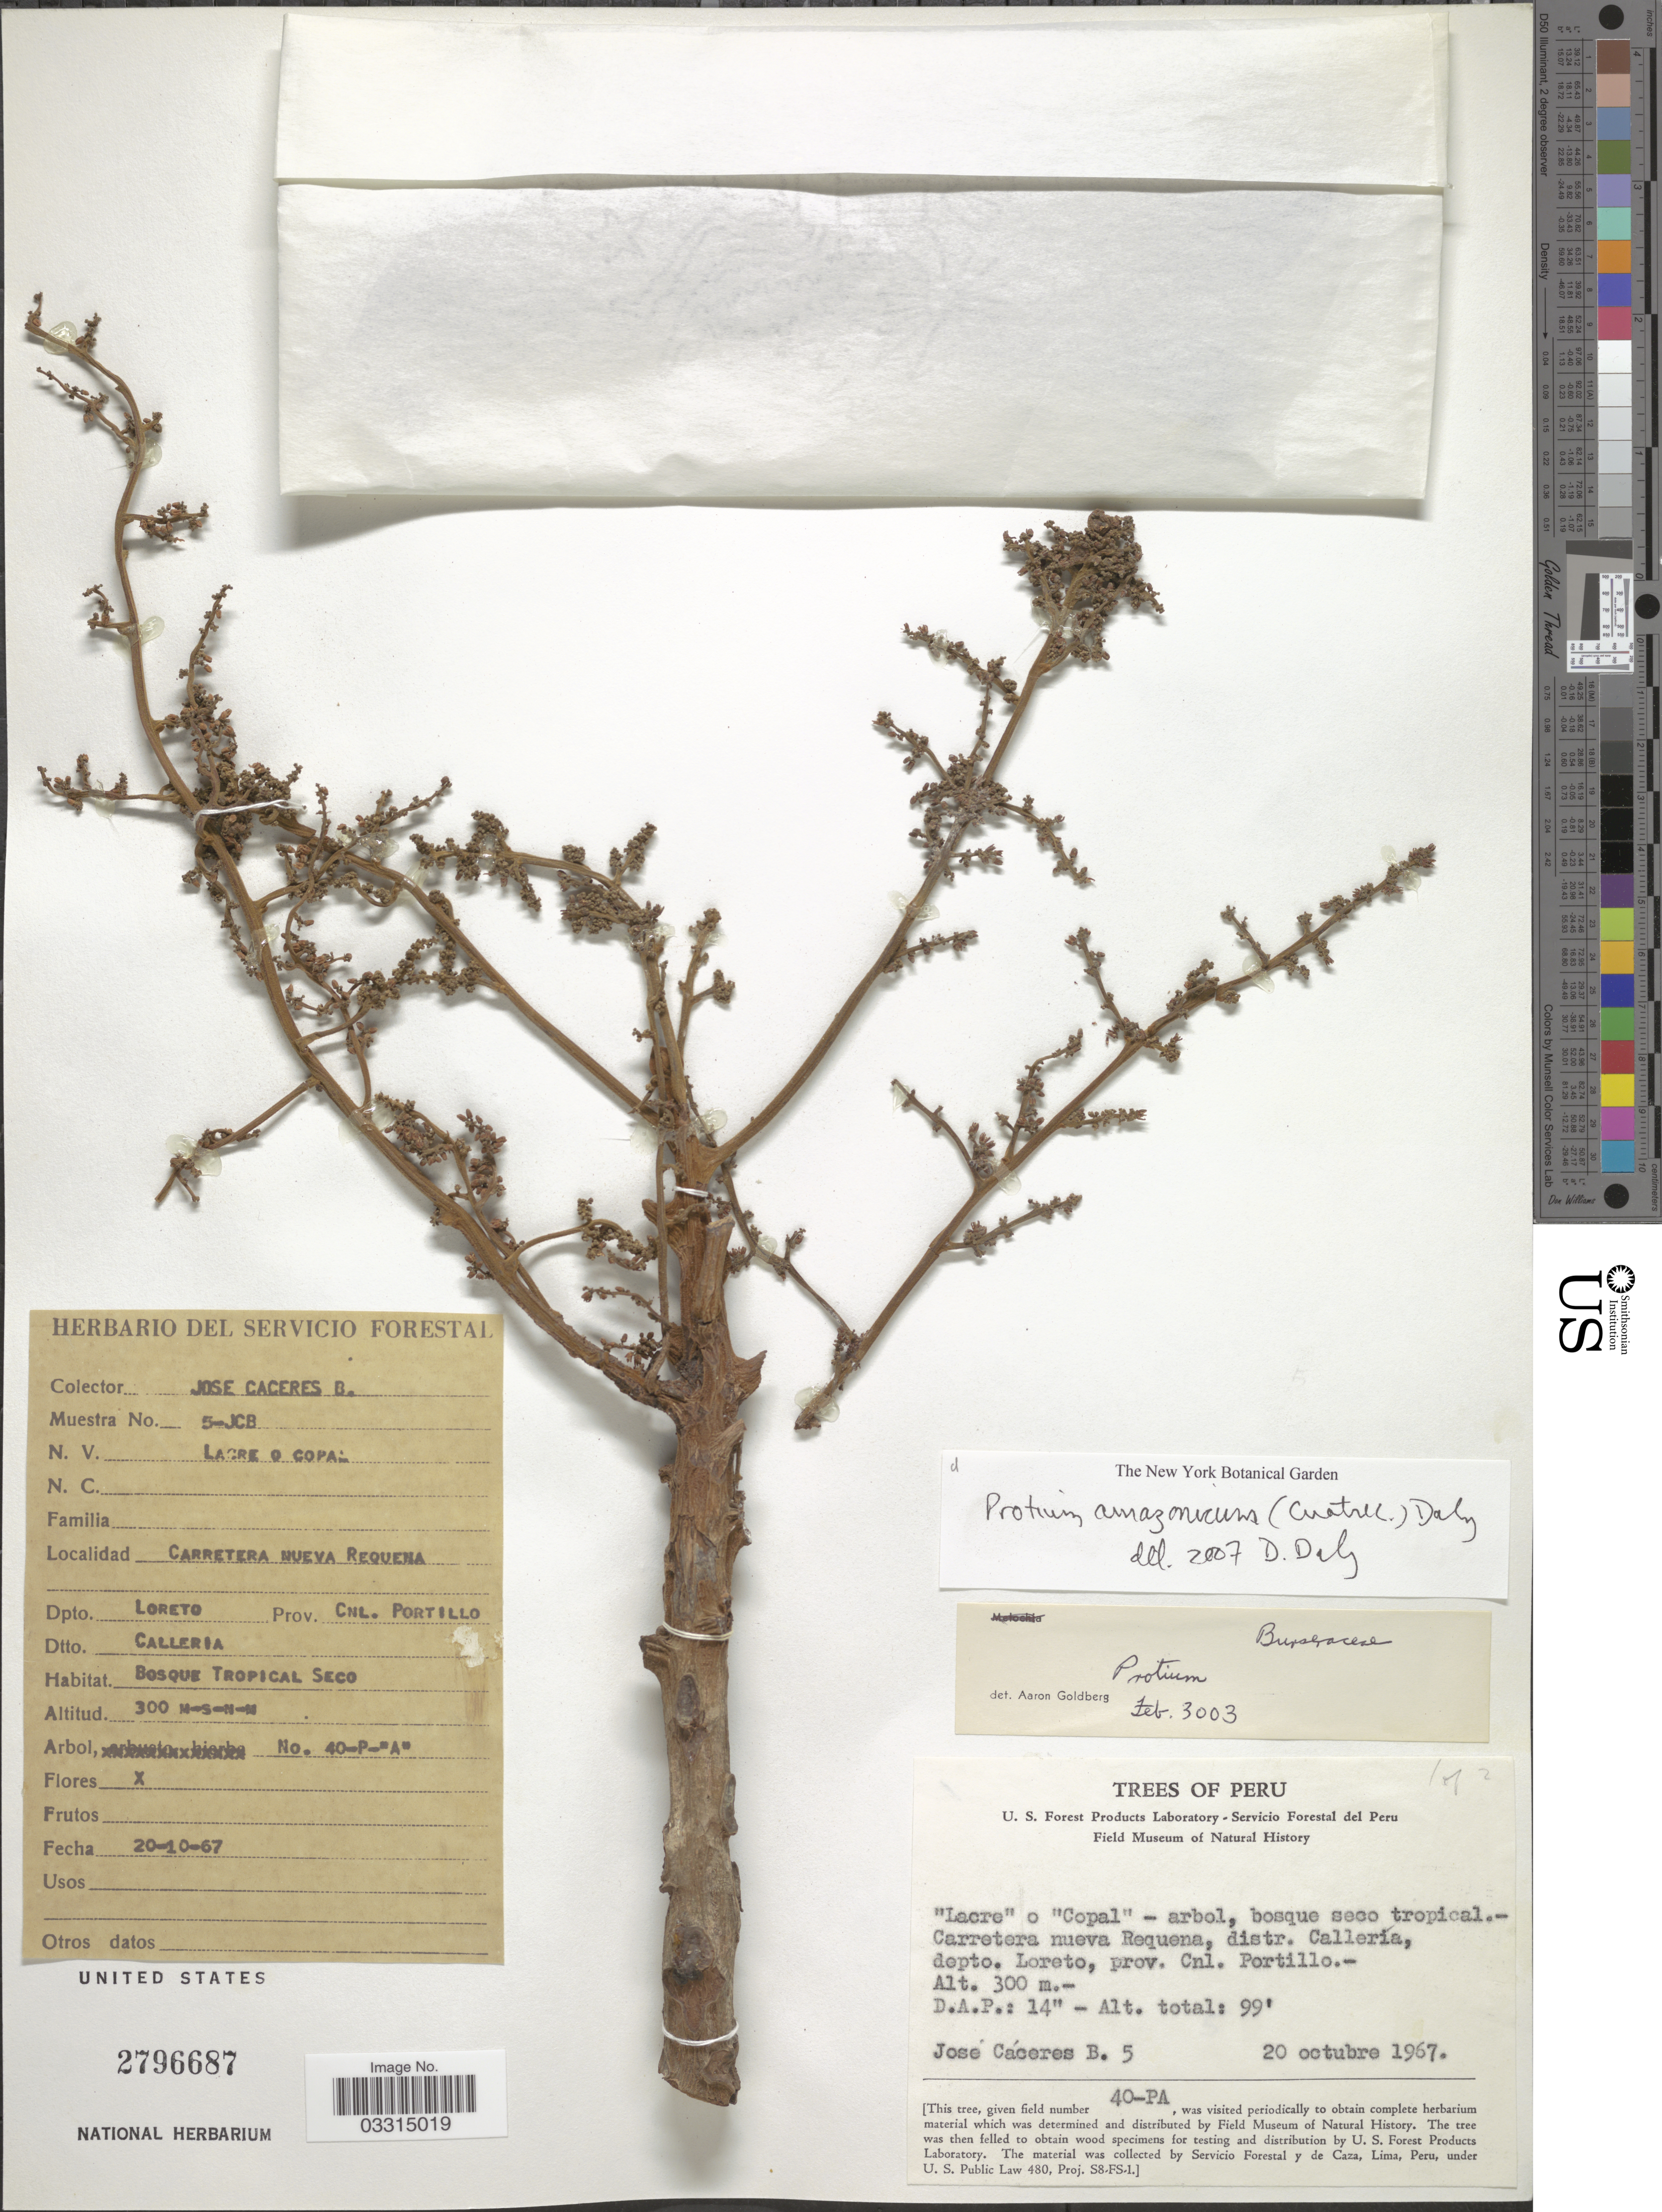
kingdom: Plantae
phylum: Tracheophyta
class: Magnoliopsida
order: Sapindales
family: Burseraceae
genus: Protium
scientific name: Protium amazonicum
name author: (Cuatrec.) Daly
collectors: J. Cáceres B.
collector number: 5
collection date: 1967-10-20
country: Peru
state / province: Loreto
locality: Carretera nueva Requena, distr. Callería. depto. Loreto, prov. Cnl. Portillo.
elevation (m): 300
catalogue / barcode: US 2796687